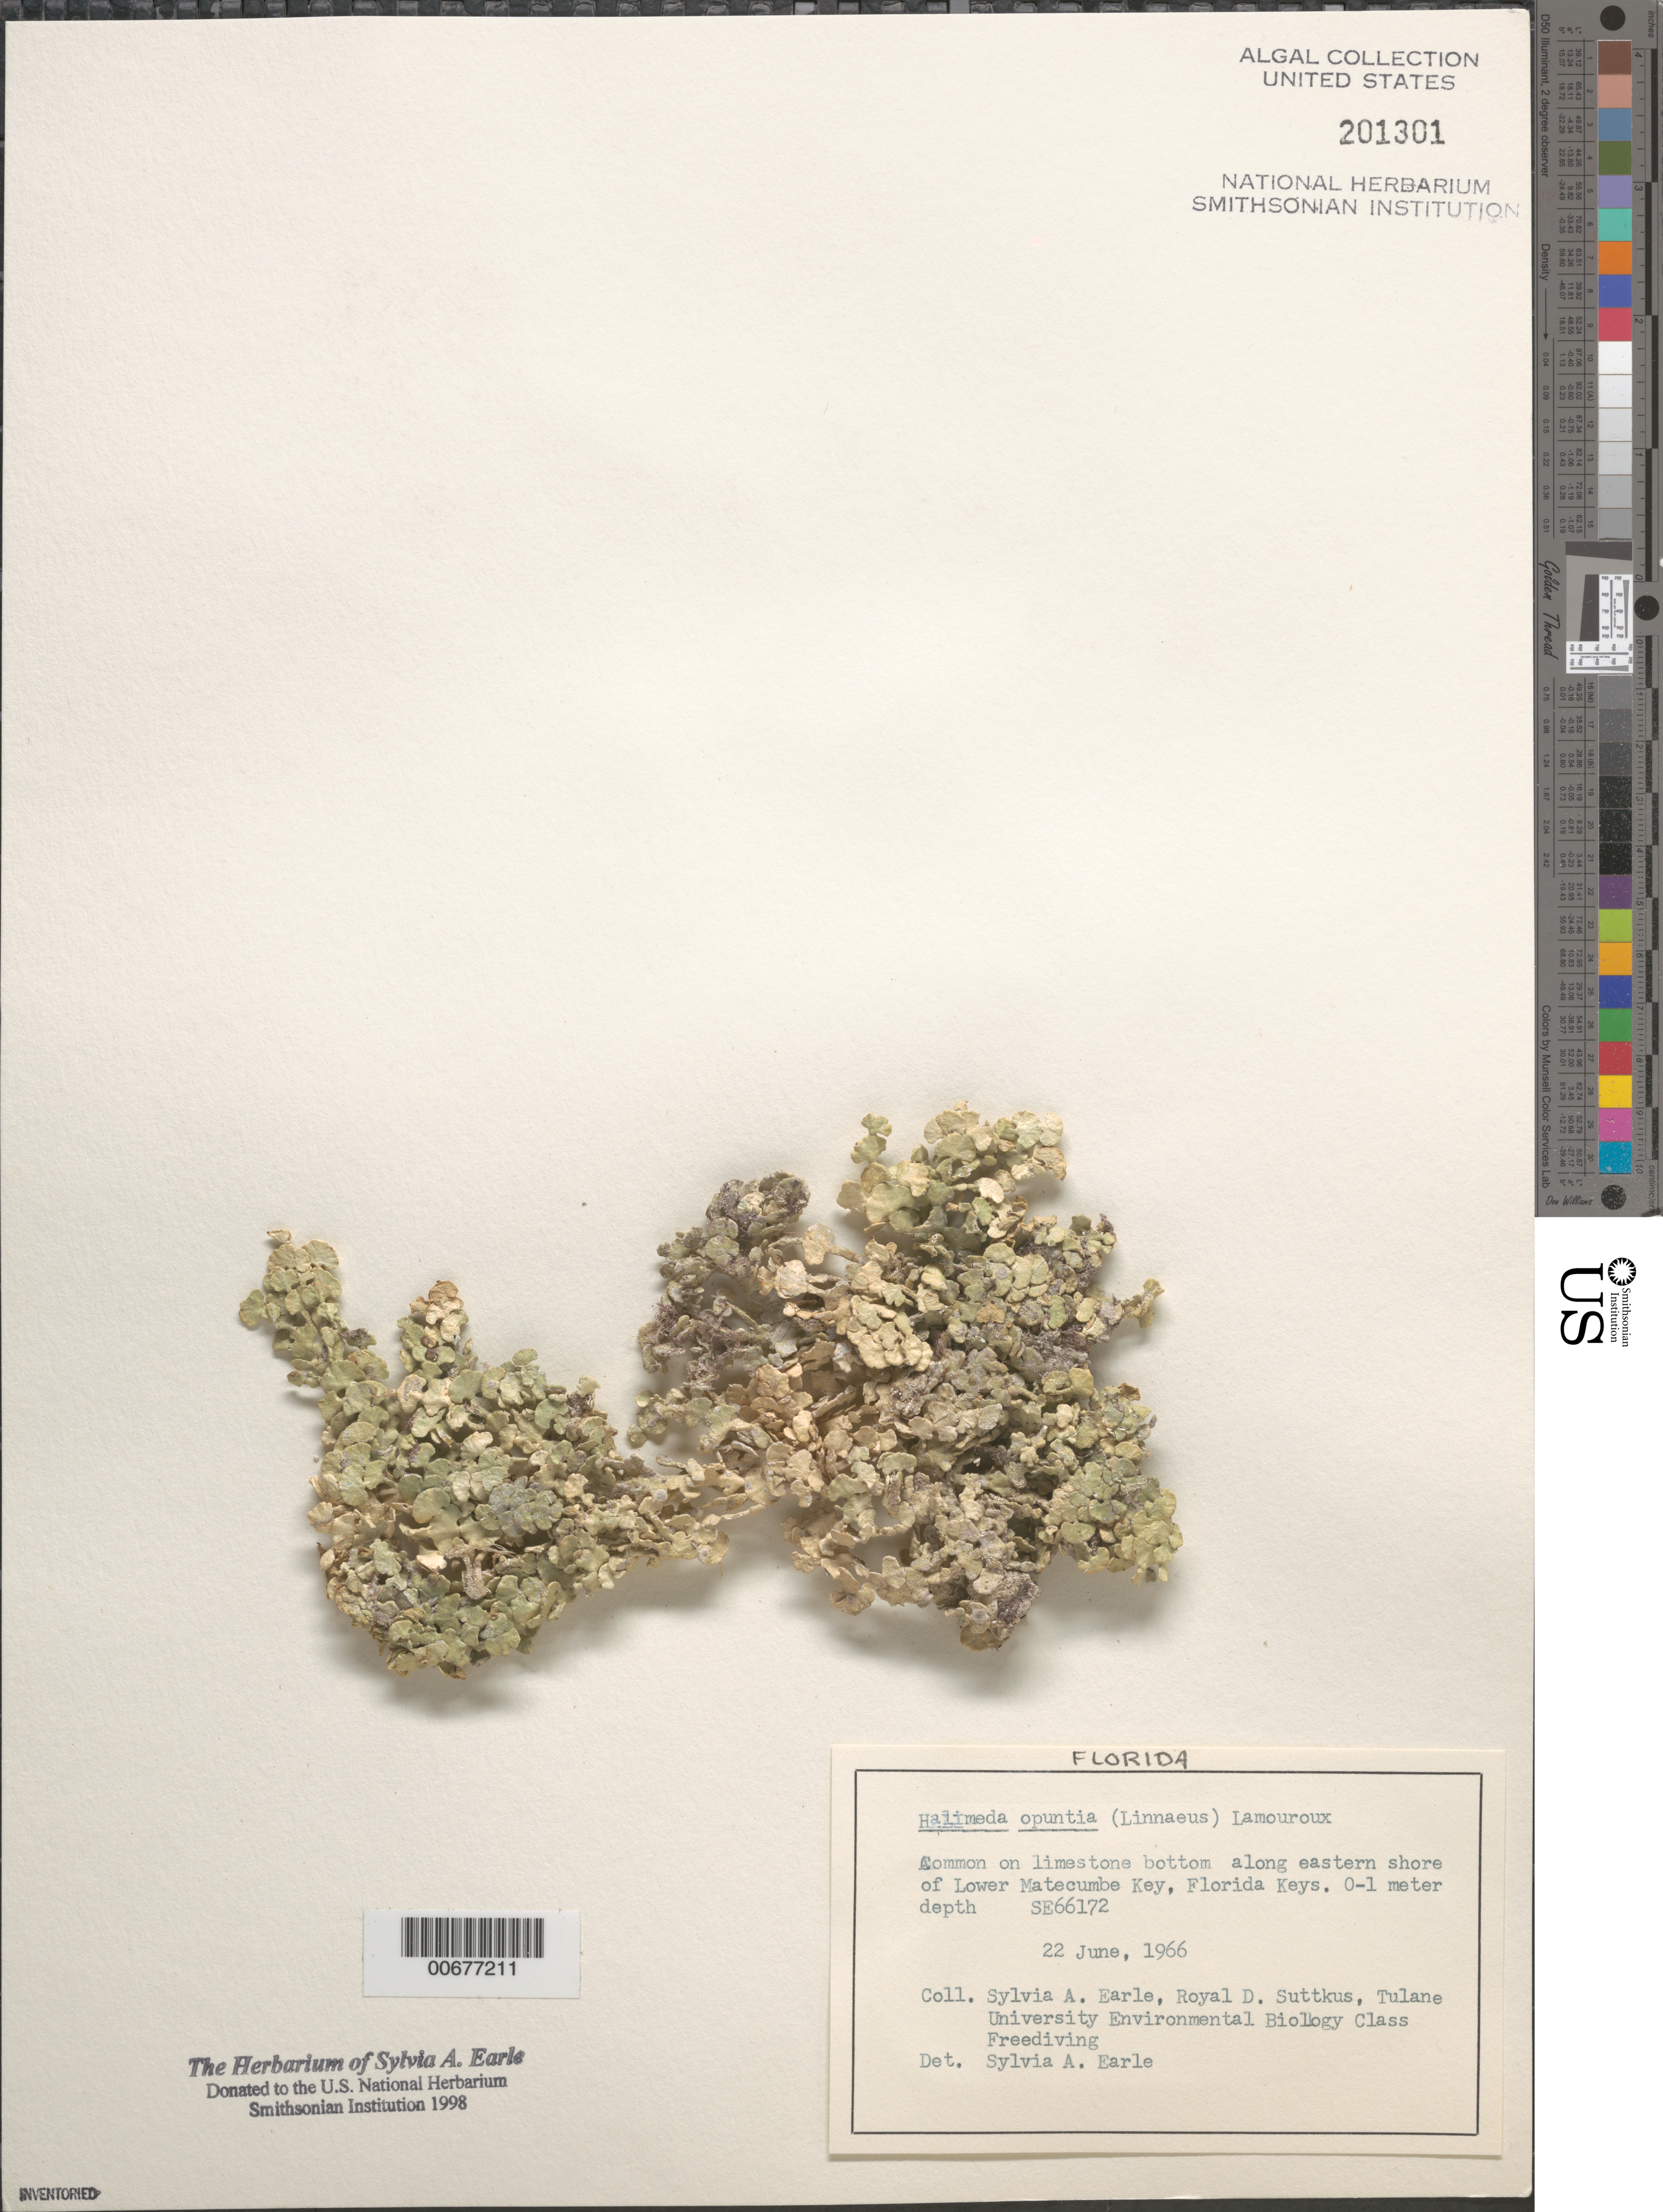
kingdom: Plantae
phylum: Chlorophyta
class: Ulvophyceae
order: Bryopsidales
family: Halimedaceae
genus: Halimeda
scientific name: Halimeda opuntia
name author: (L.) J.V.Lamouroux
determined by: Earle, S. A.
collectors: S. A. Earle, R. Suttkus & Tulane Univ. Env. Biol. Class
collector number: SE 66172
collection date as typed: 22 Jun 1966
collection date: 1966-06-22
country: United States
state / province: Florida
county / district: Monroe County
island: Lower Matecumbe Key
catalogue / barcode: US 201301